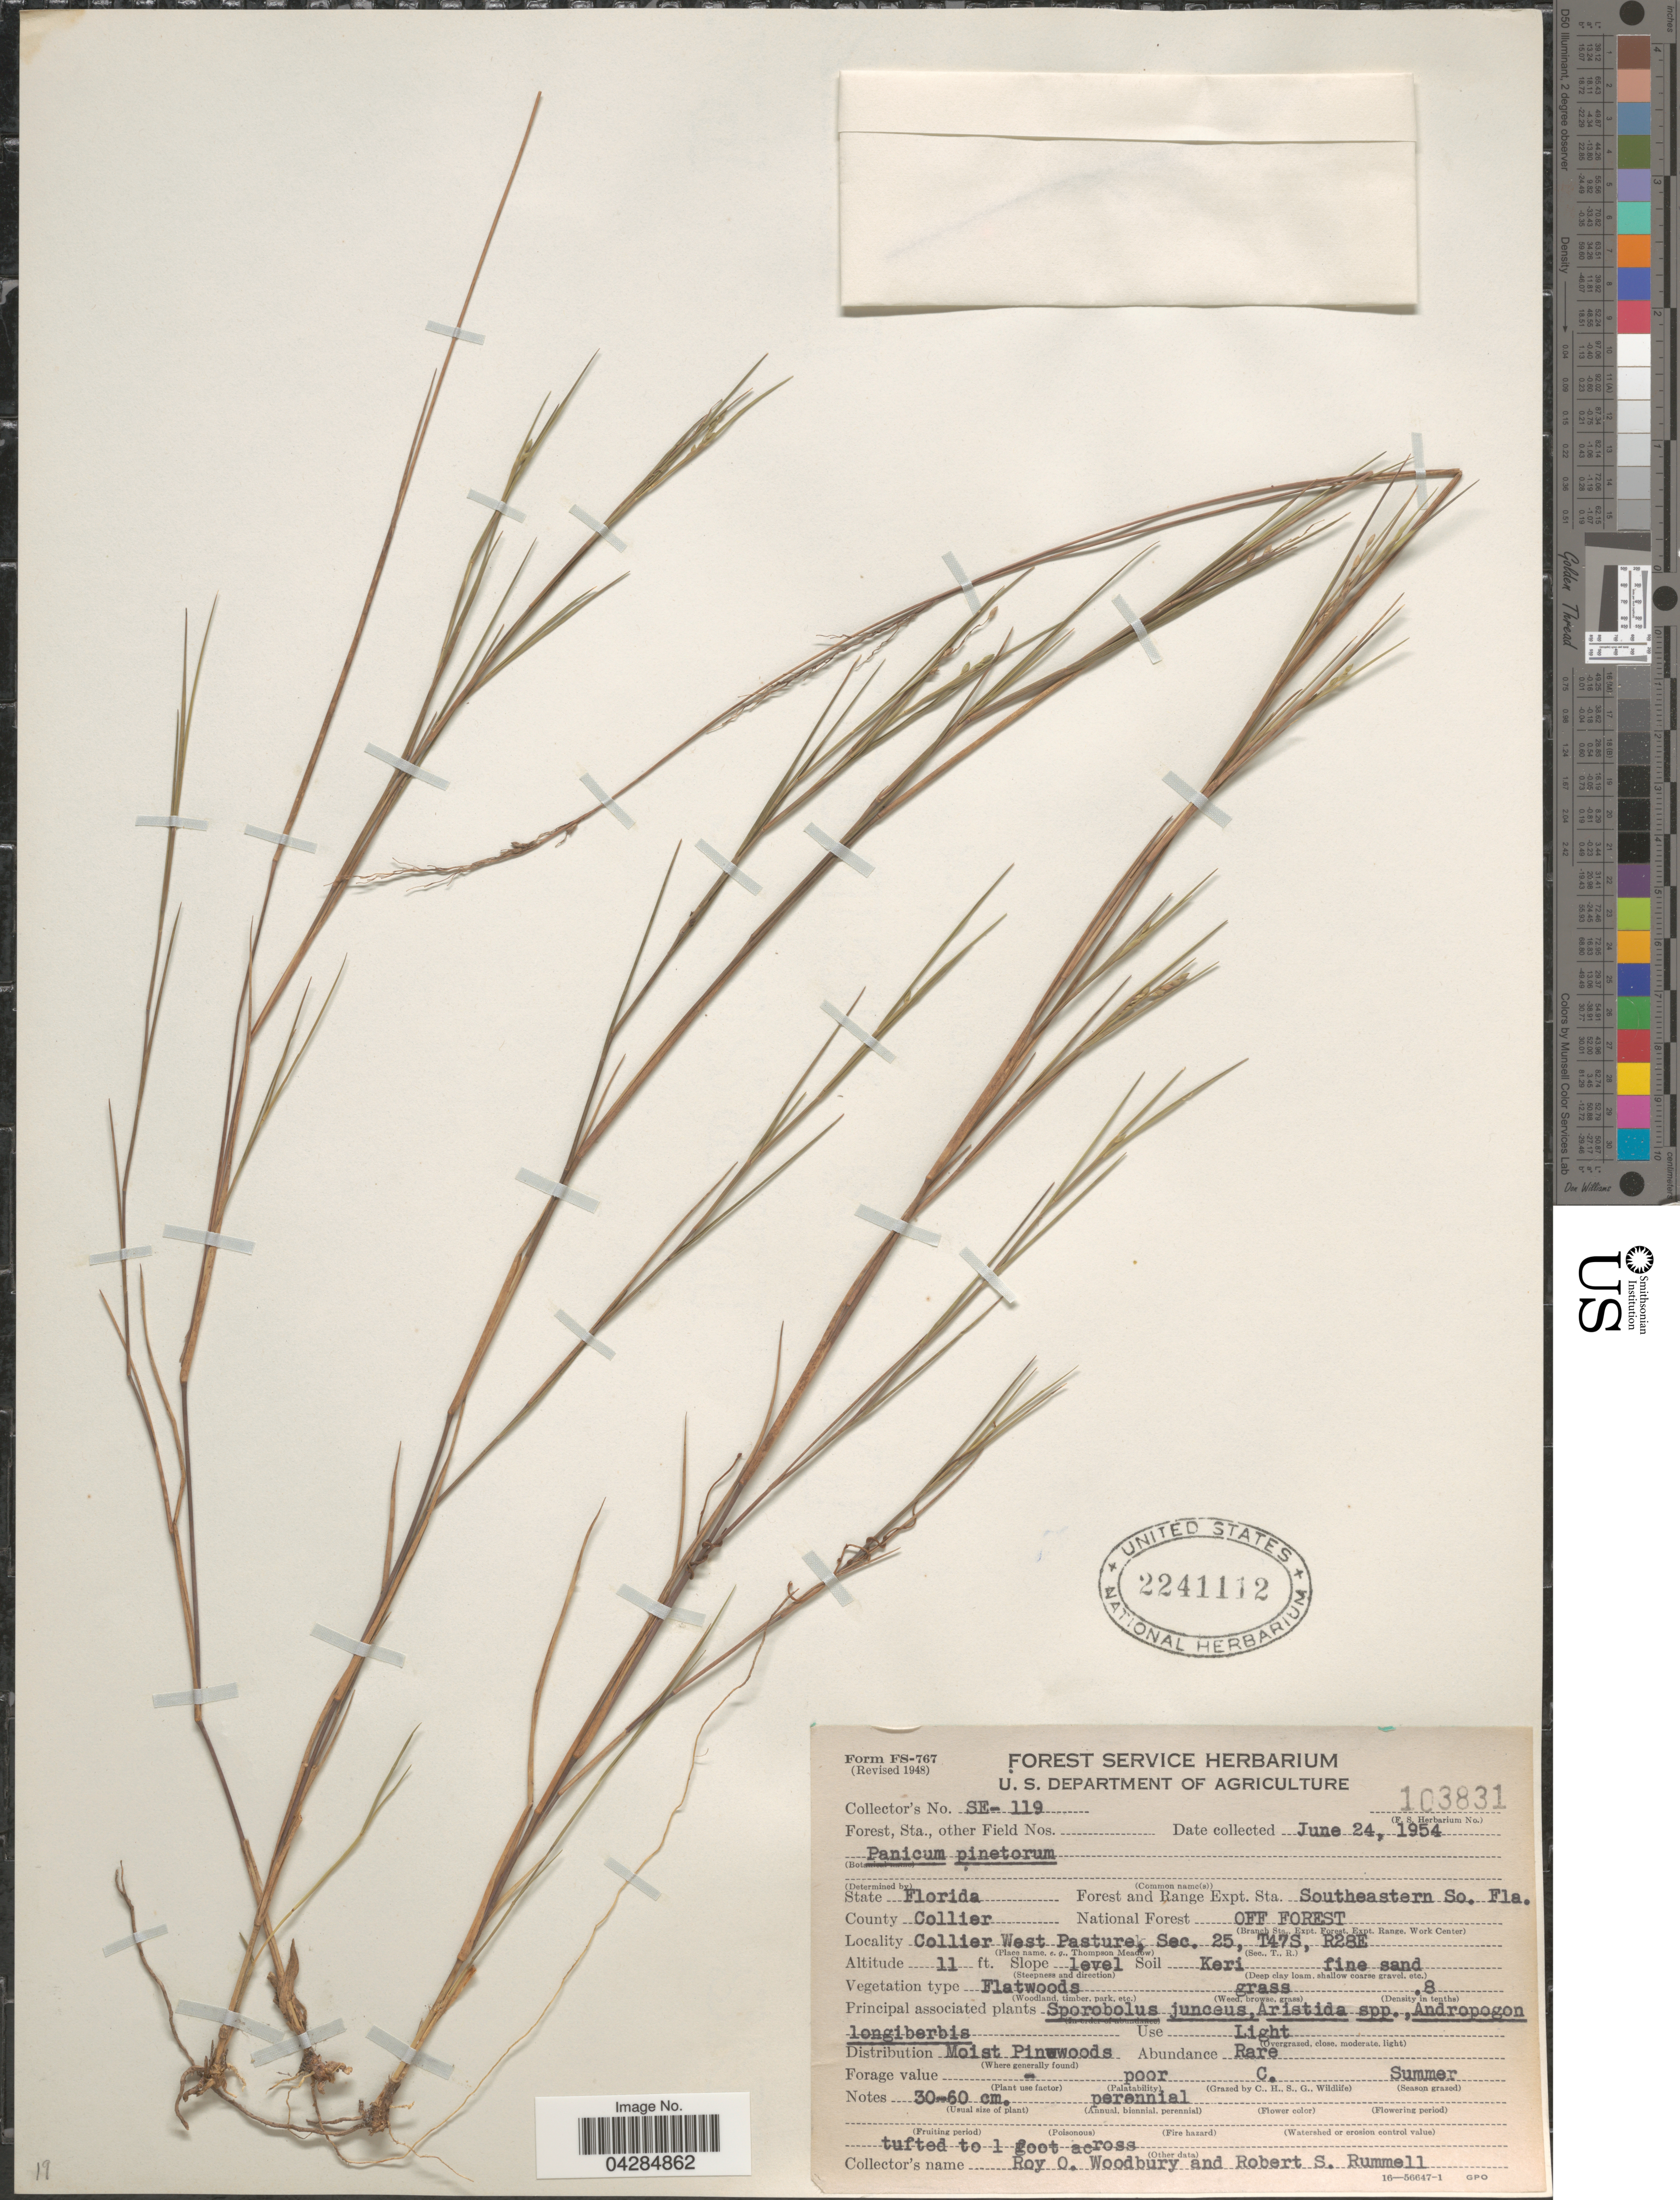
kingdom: Plantae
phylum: Tracheophyta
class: Liliopsida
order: Poales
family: Poaceae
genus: Dichanthelium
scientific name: Dichanthelium pinetorum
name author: (Swallen) LeBlond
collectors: R. Woodbury & R. Rummell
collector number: SE-119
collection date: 1954-06-24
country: United States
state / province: Florida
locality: Forest and Range Expt. Sta. Southeastern So. Fla. County Collier. National Forest Off Forest. Collier West Pasture, Sec. 25, T47S, R28E.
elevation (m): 3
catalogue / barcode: US 2241112